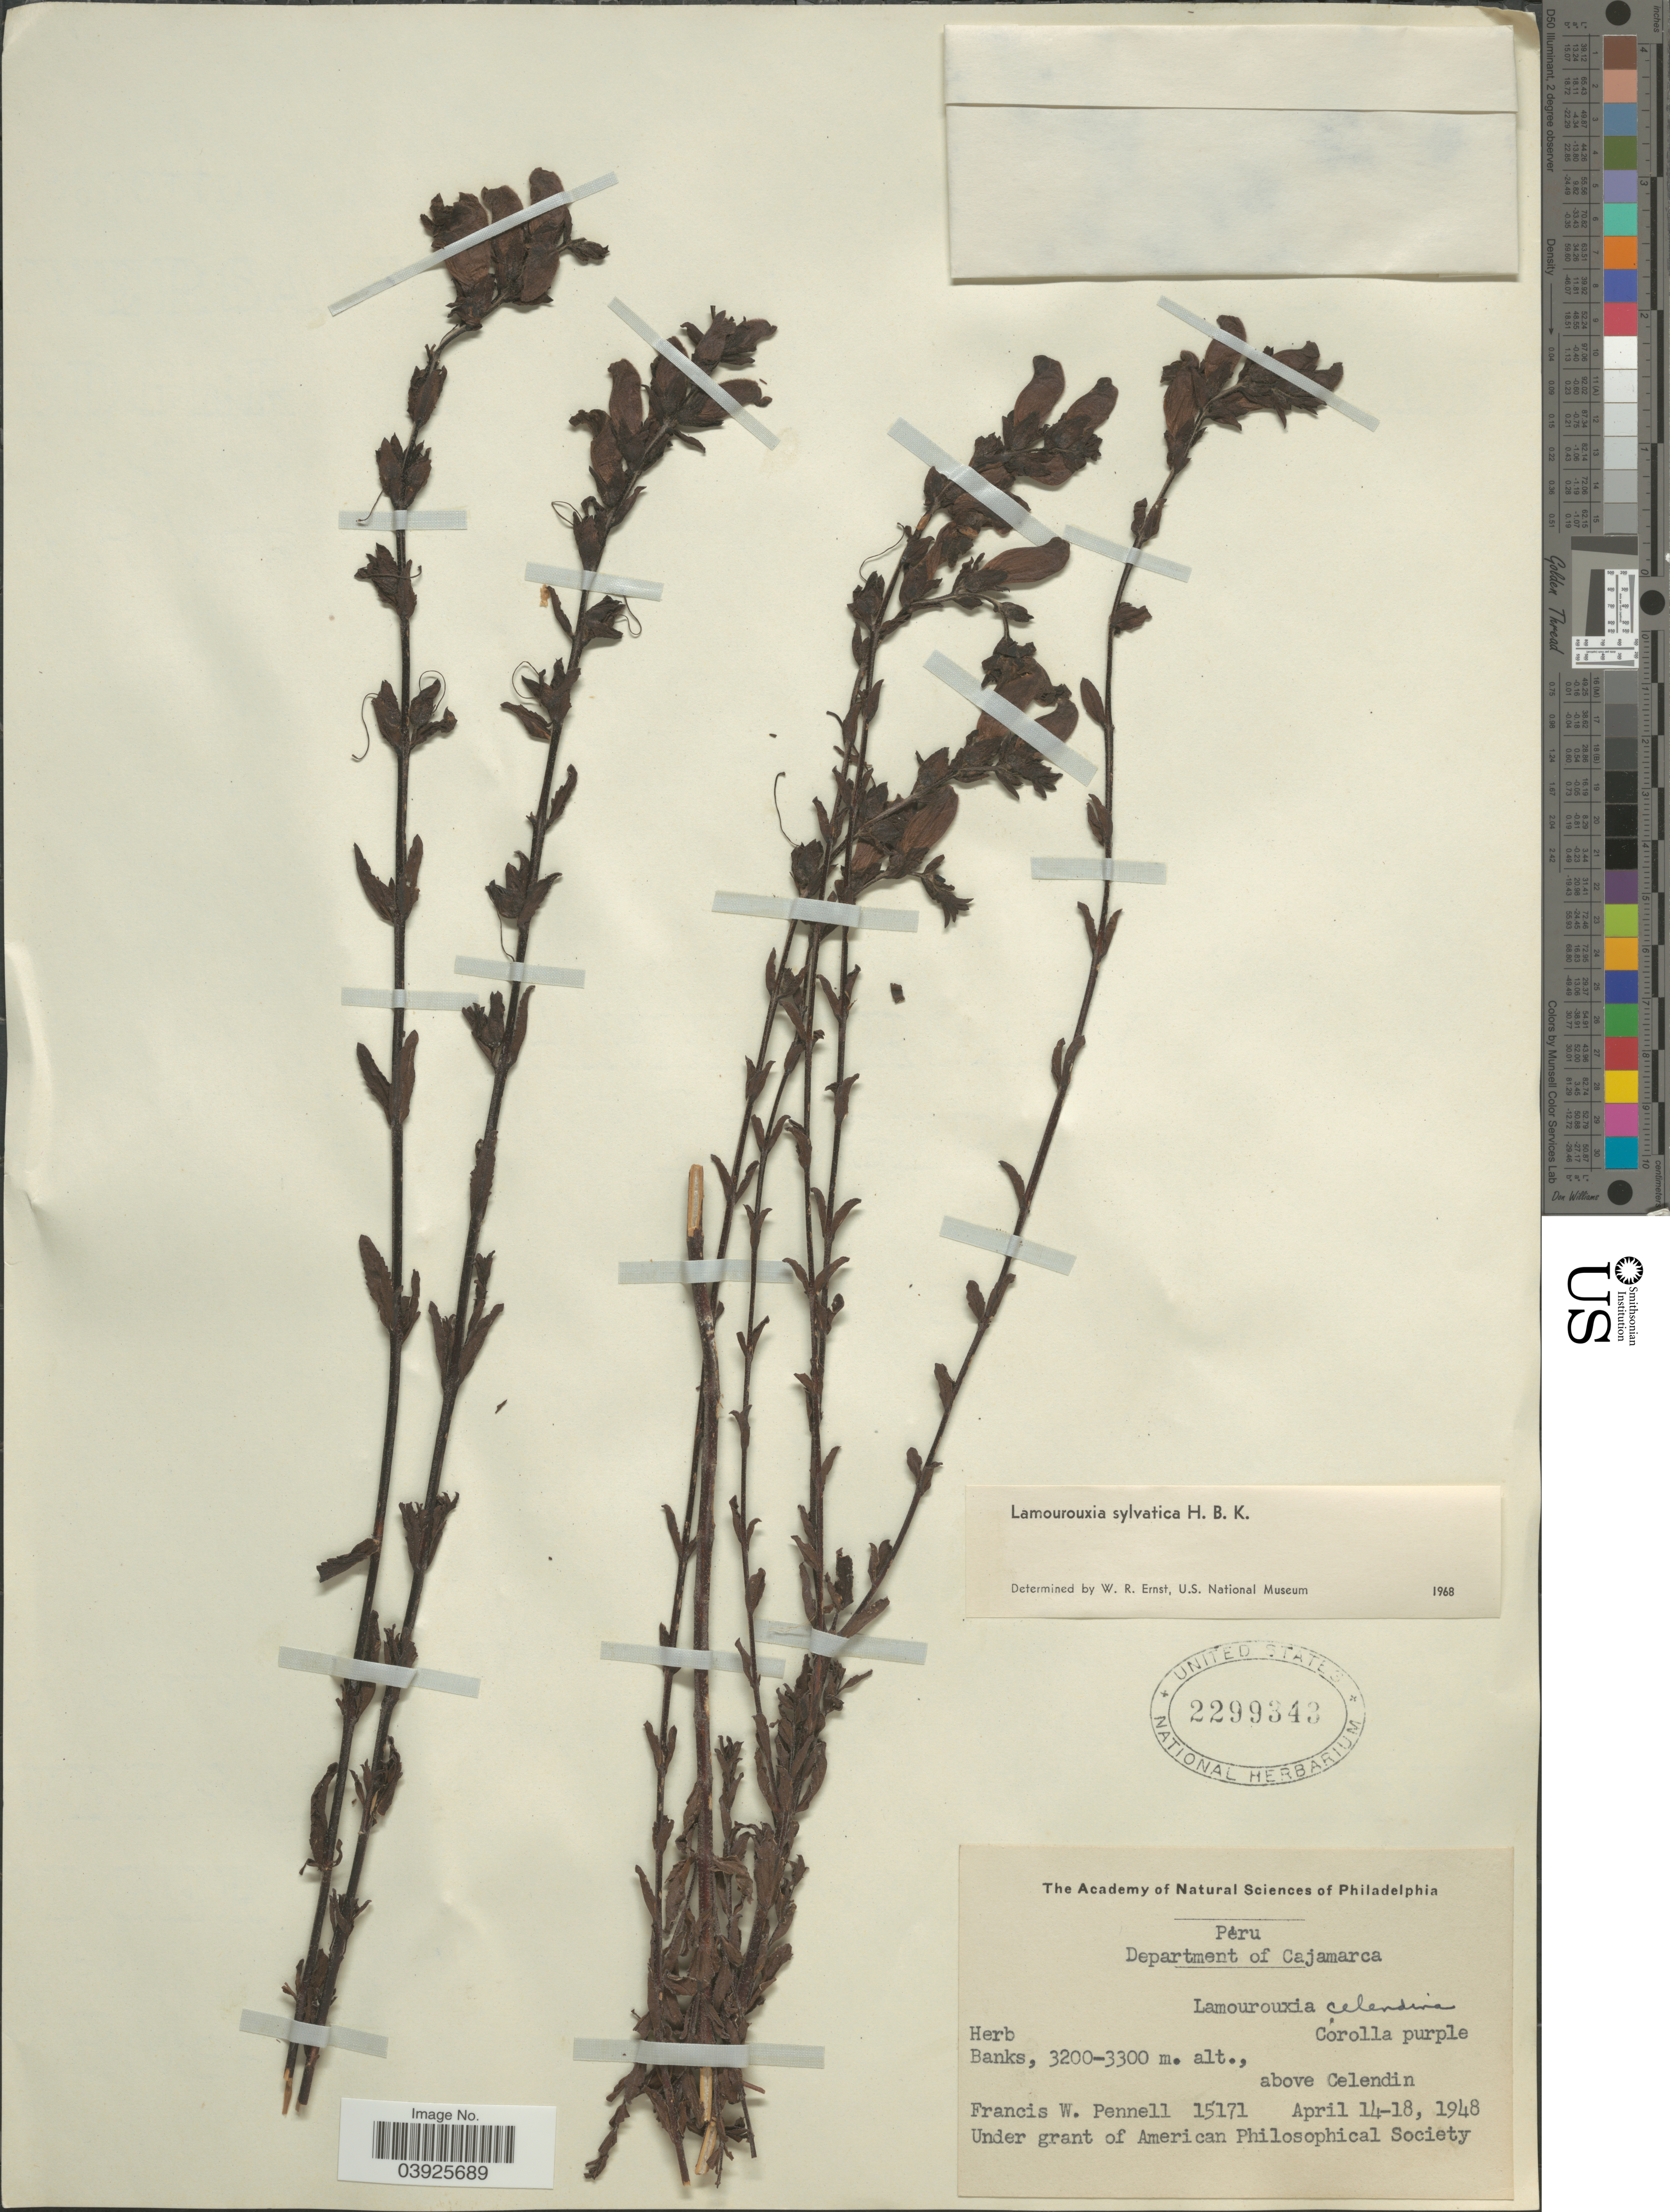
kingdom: Plantae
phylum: Tracheophyta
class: Magnoliopsida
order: Lamiales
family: Orobanchaceae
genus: Lamourouxia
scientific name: Lamourouxia sylvatica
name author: Kunth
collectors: F. W. Pennell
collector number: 15171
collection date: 1948-04-14/1948-04-18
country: Peru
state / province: Cajamarca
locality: Department of Cajamarca. Banks, above Celendin.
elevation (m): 3200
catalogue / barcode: US 2299343